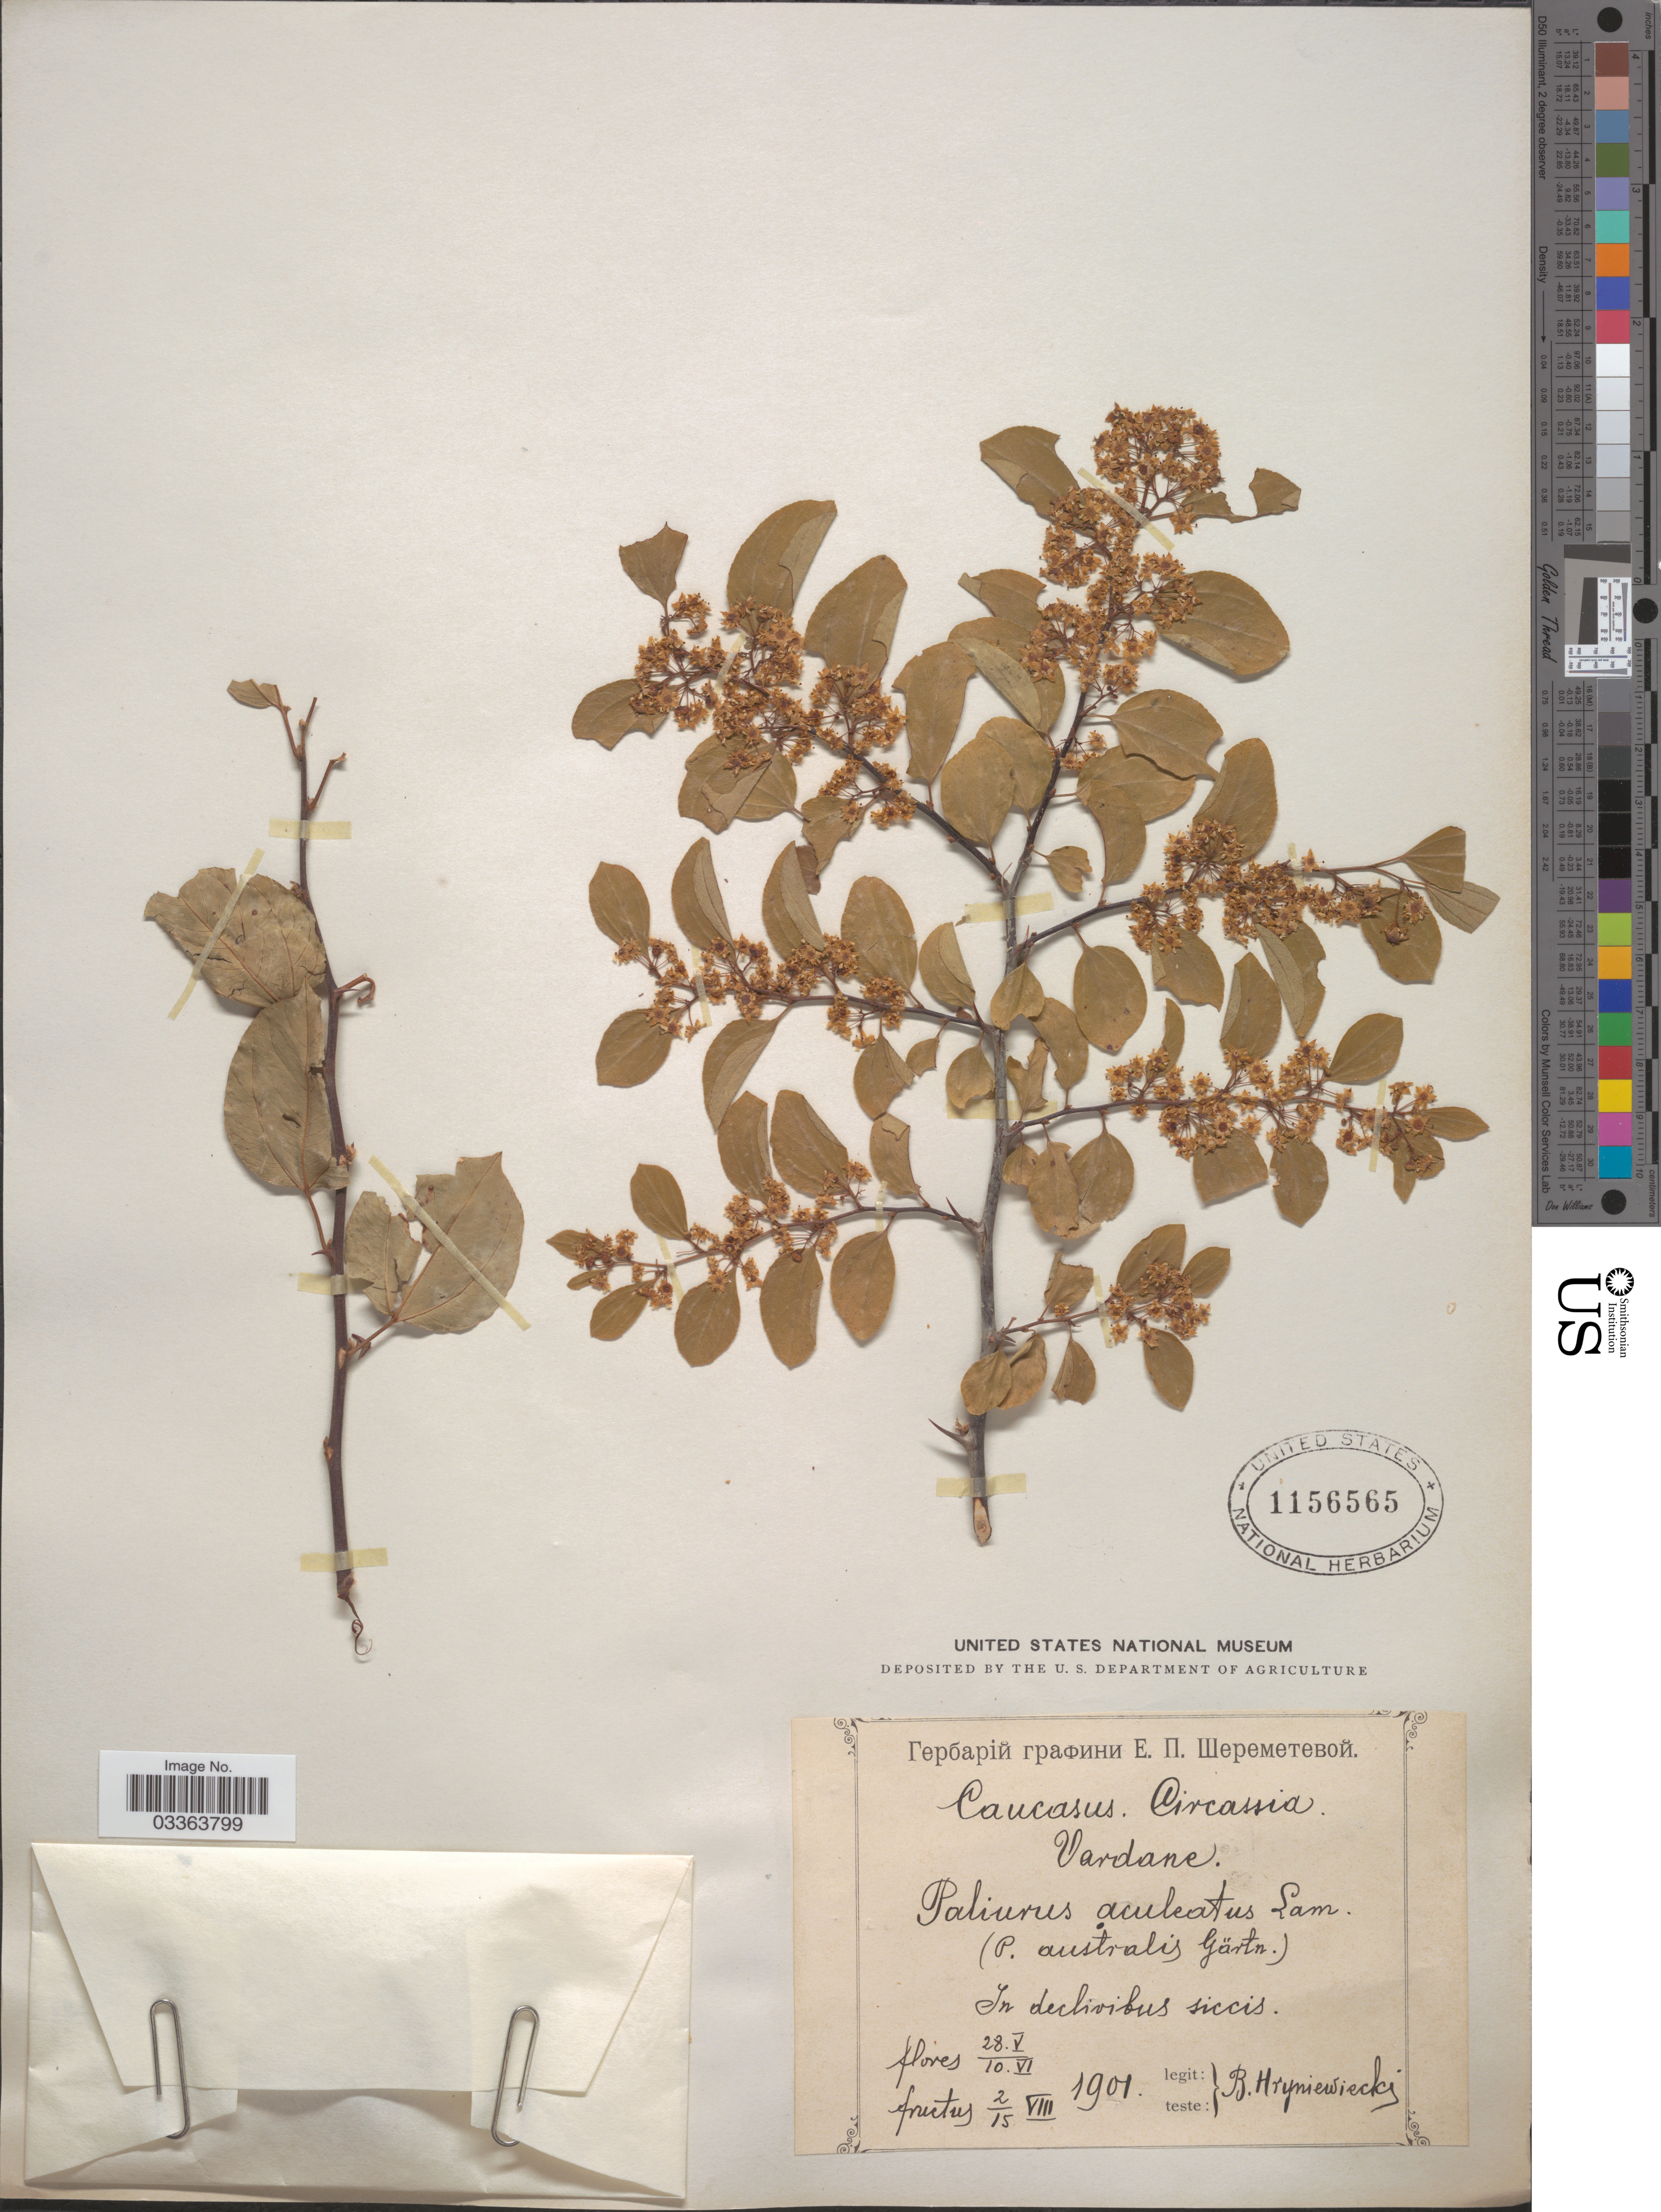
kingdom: Plantae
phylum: Tracheophyta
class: Magnoliopsida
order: Rosales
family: Rhamnaceae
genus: Paliurus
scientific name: Paliurus aculeatus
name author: Lam.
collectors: B. Hryniewiecki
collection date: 1901-05-28/1901-08-15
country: Russian Federation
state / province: Krasnodar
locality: Caucasus. Circassia. Vardane.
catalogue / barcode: US 1156565